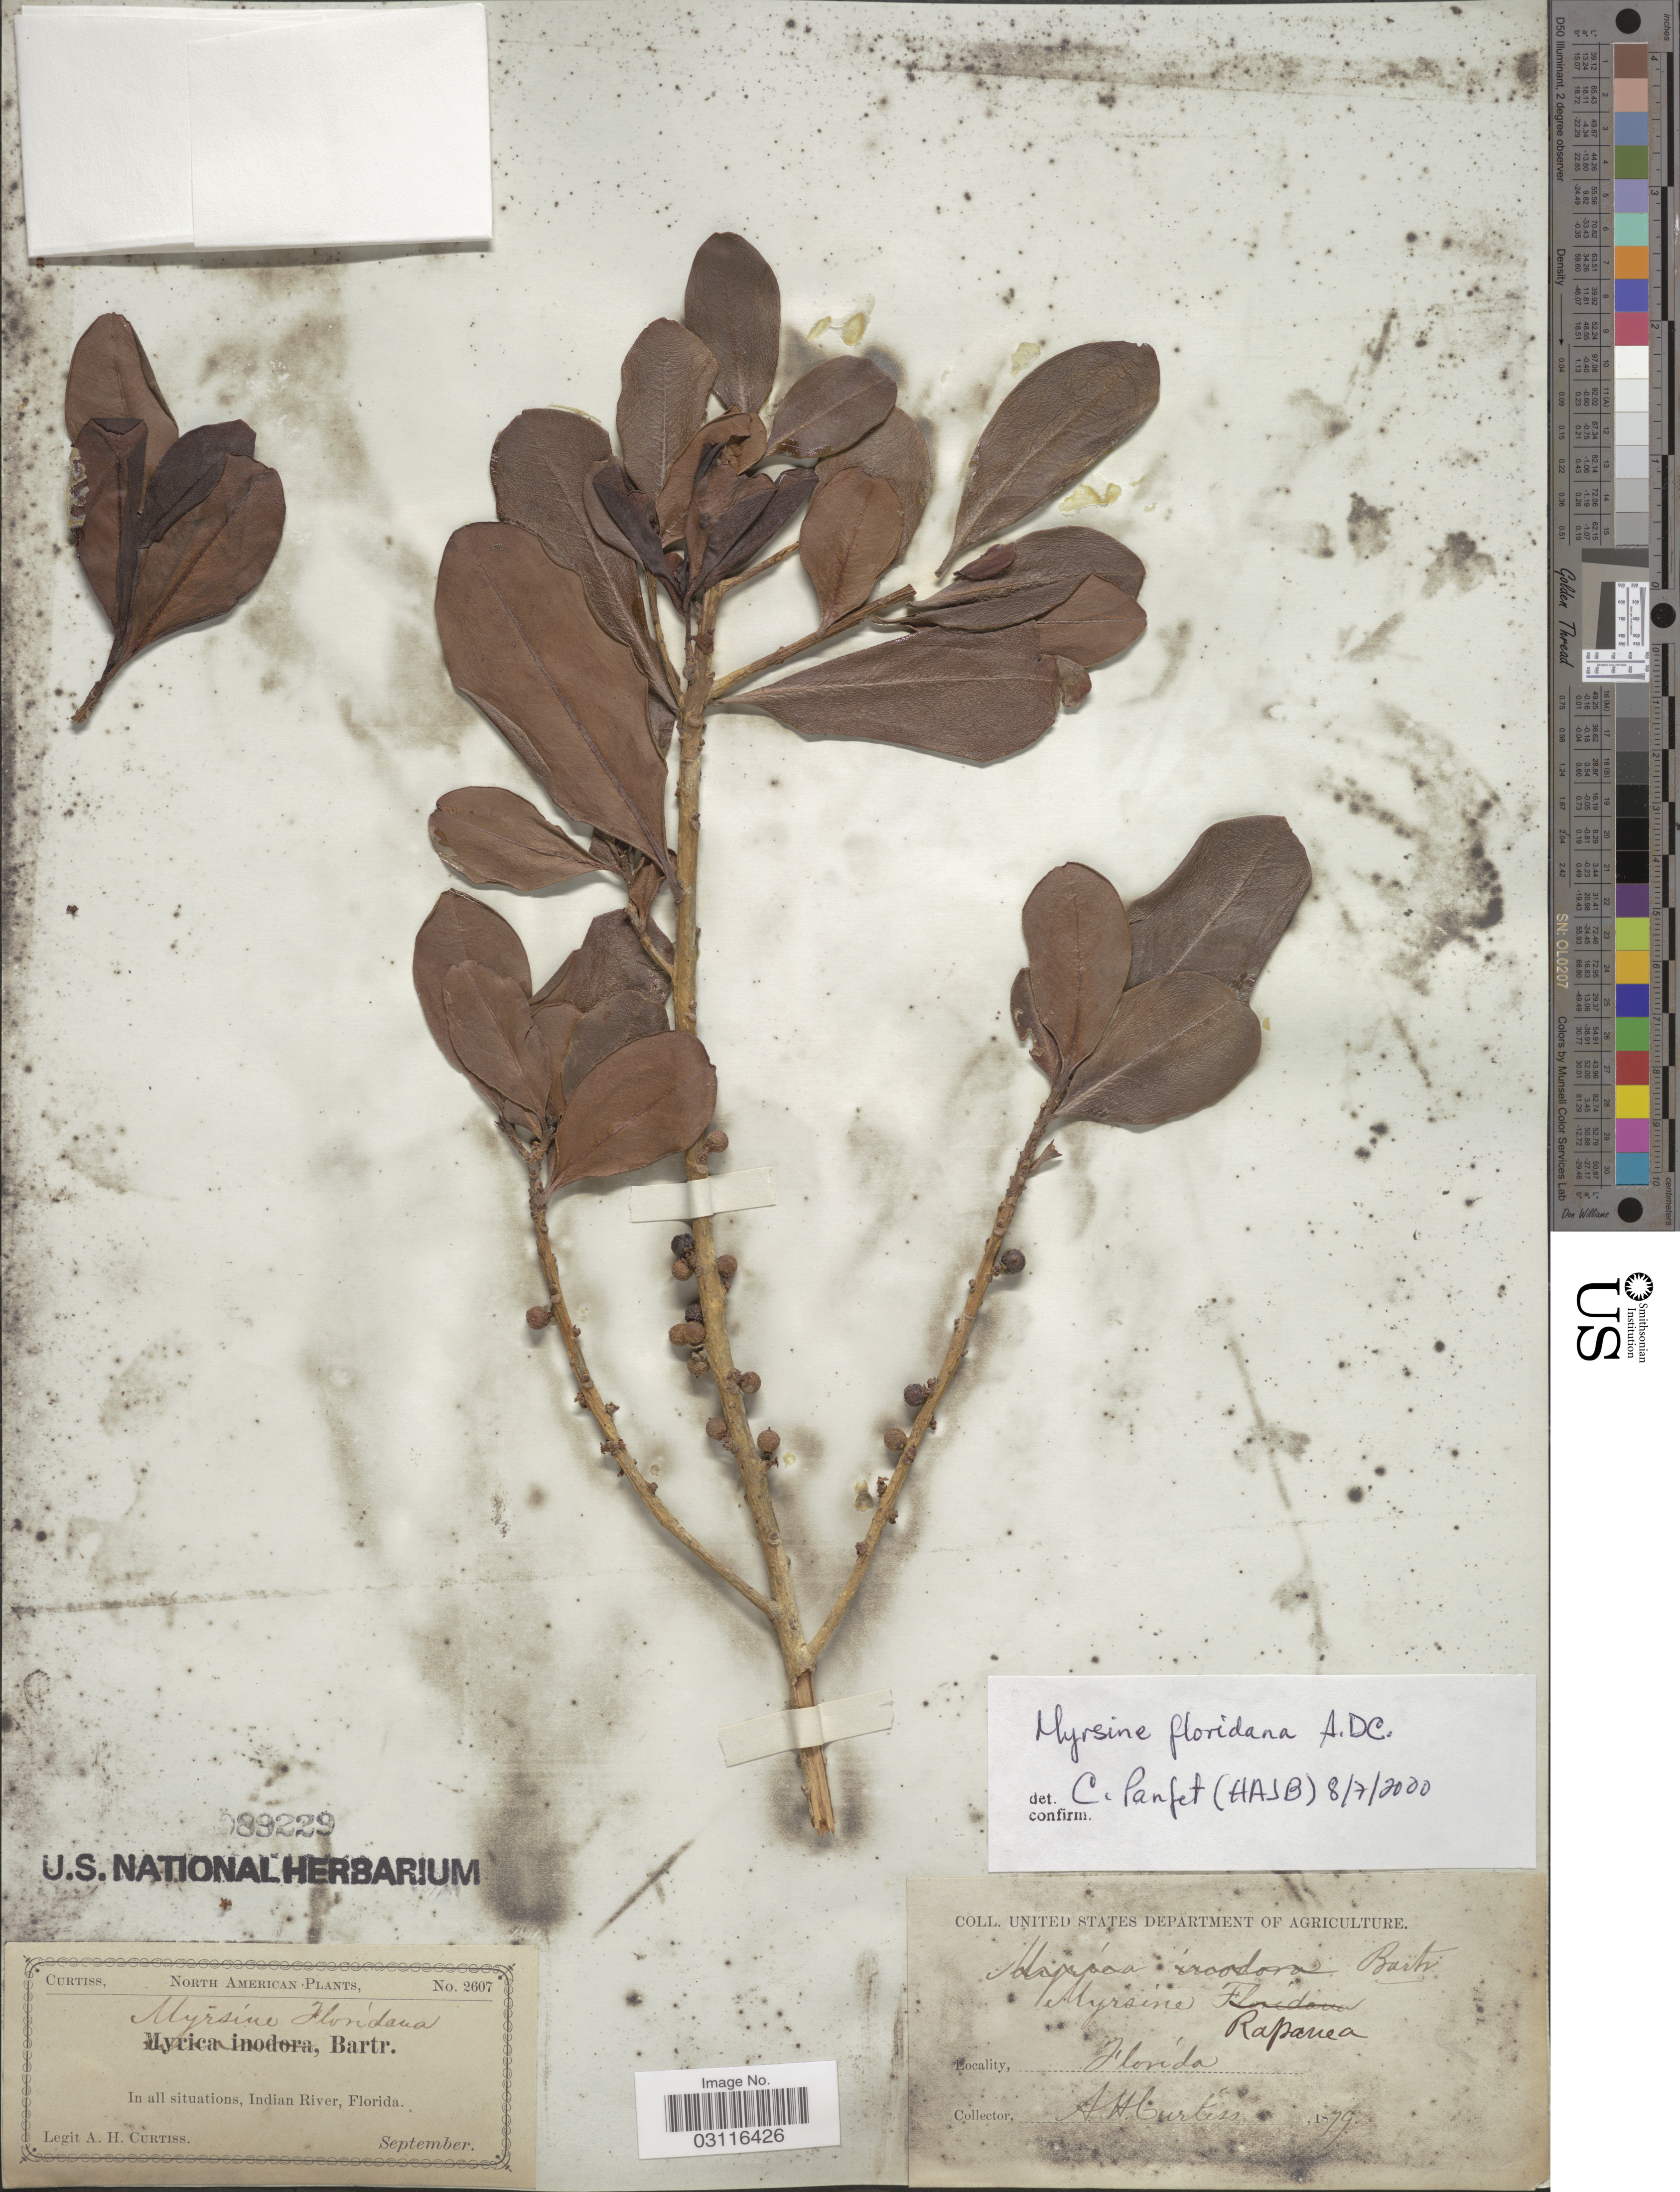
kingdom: Plantae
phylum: Tracheophyta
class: Magnoliopsida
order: Ericales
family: Primulaceae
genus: Myrsine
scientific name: Myrsine floridana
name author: A. DC.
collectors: A. H. Curtiss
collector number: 2607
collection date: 1879-09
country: United States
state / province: Florida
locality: In all situations, Indian River.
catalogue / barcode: US 89229